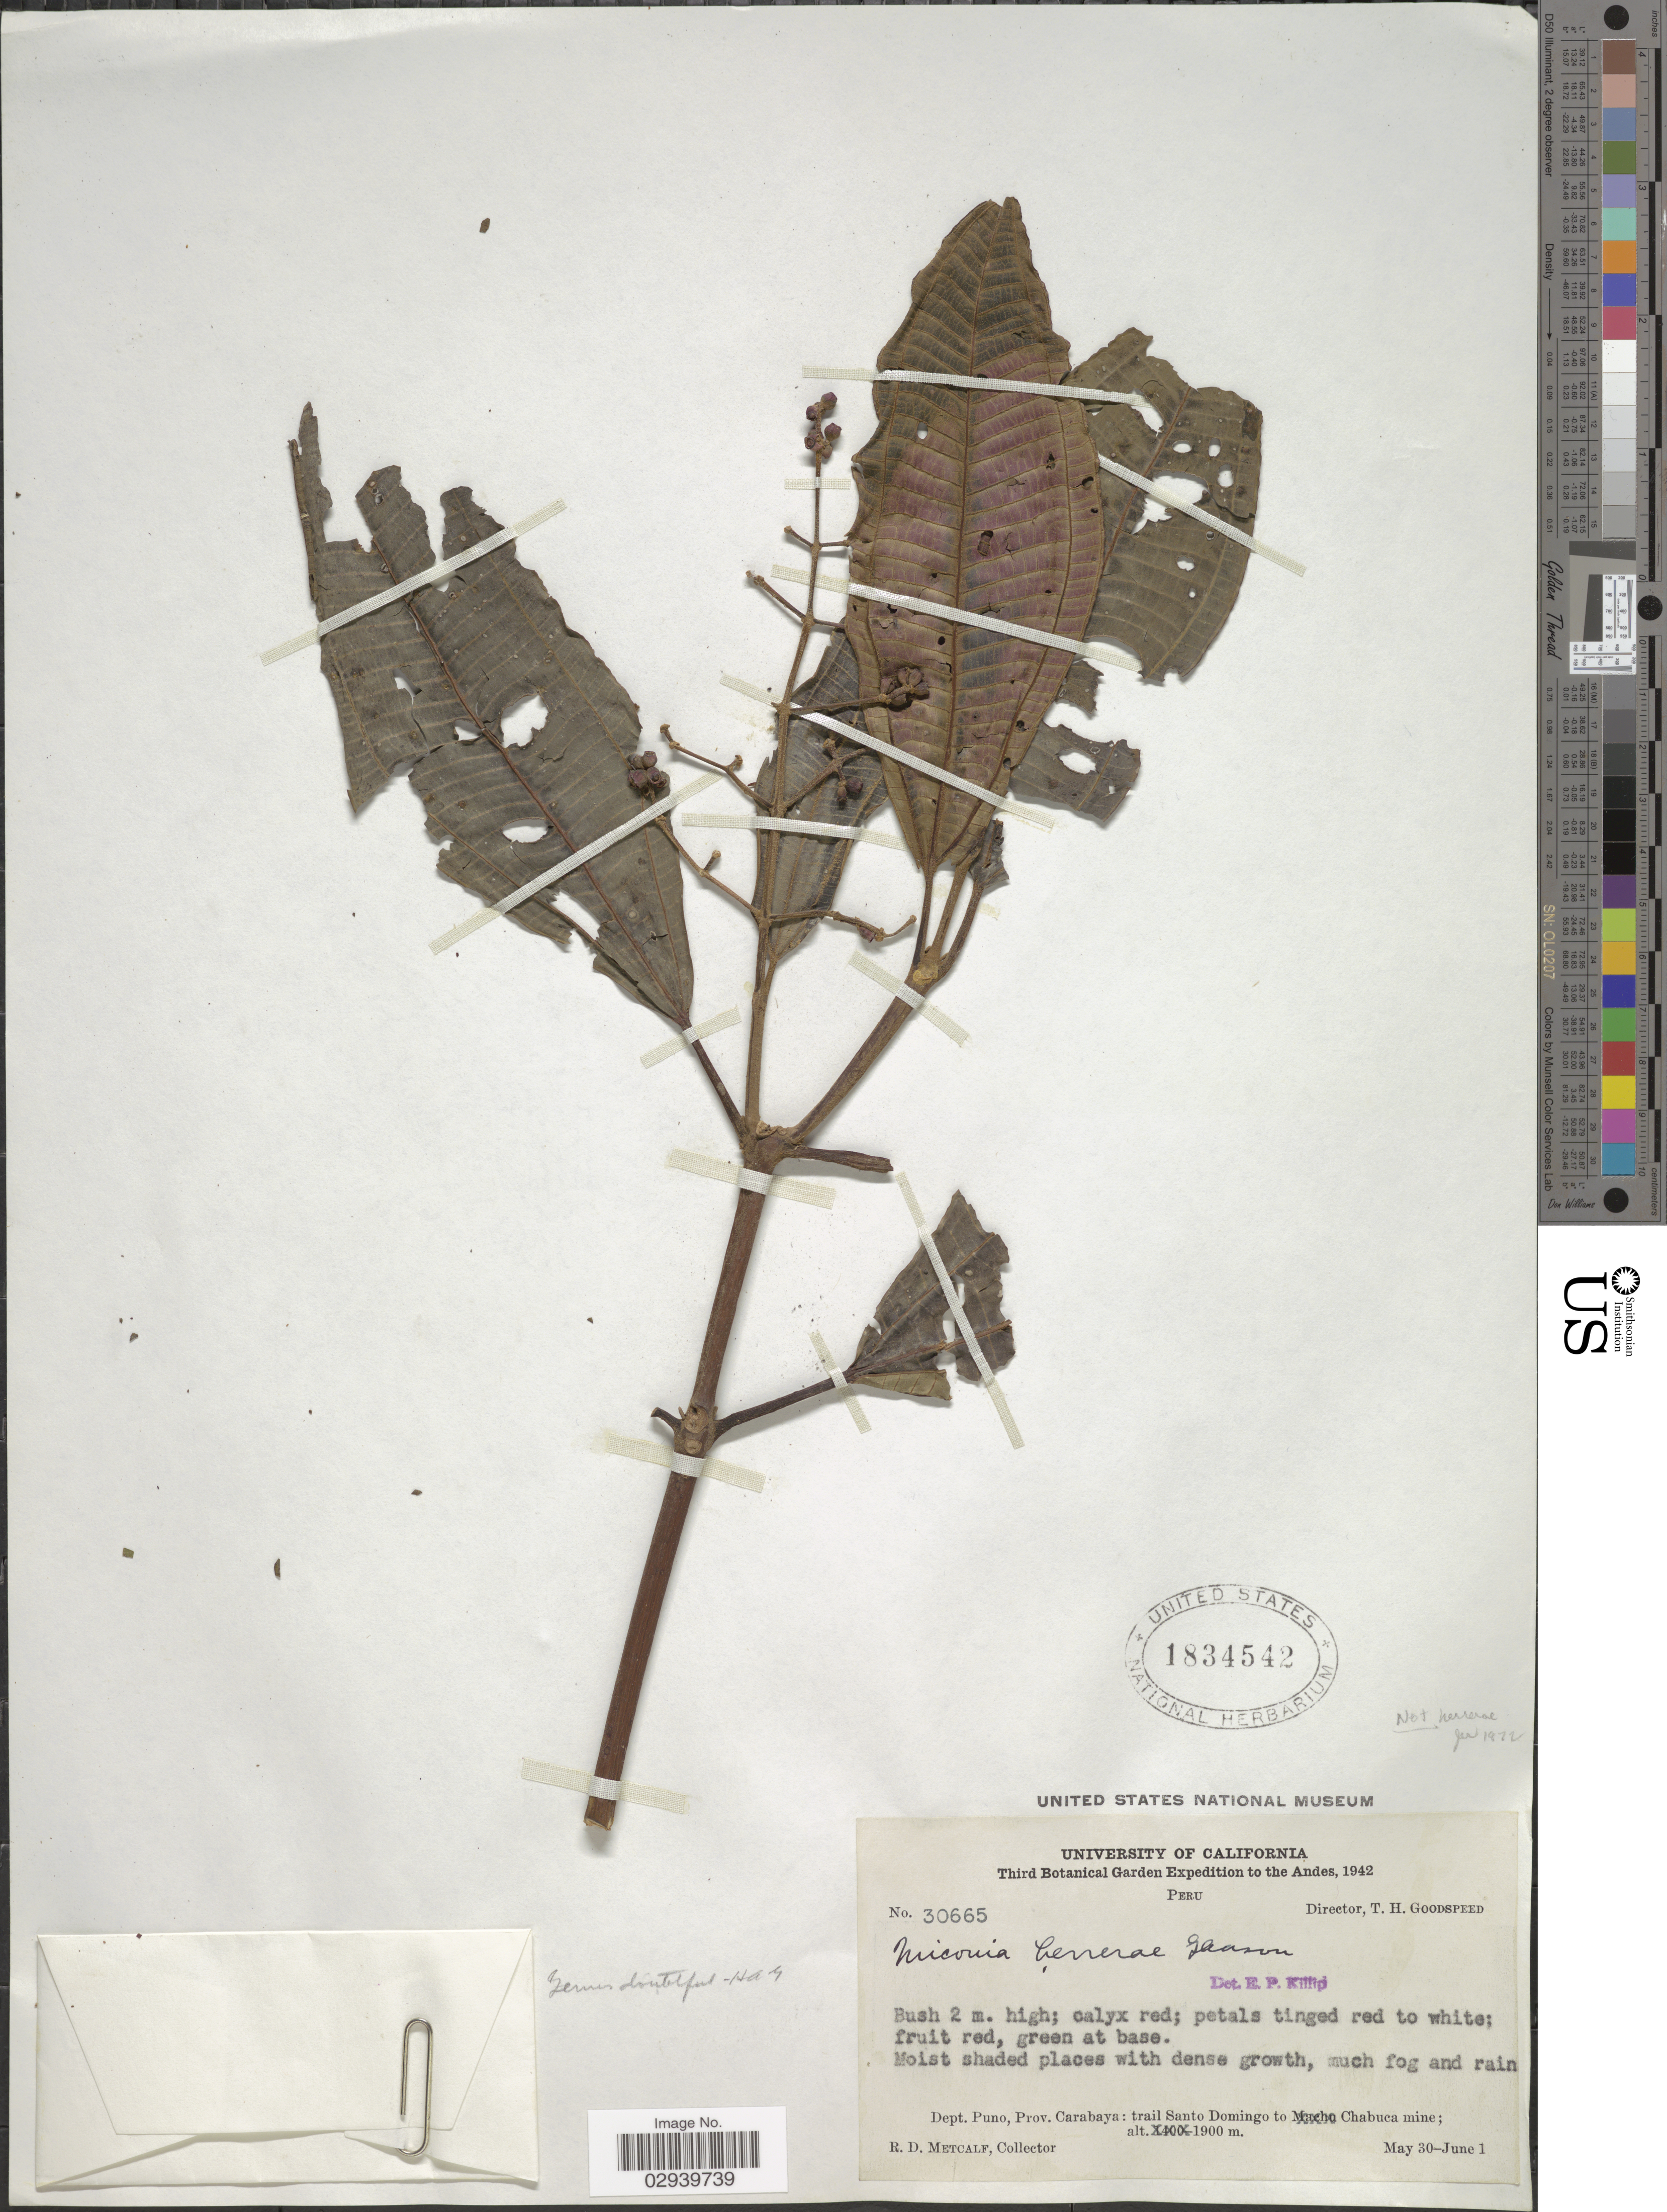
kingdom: Plantae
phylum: Tracheophyta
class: Magnoliopsida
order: Myrtales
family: Melastomataceae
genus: Miconia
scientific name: Miconia herrerae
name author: Gleason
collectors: R. D. Metcalf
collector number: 30665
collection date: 1942-05-30/1942-06-01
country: Peru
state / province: Puno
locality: The Andes, Dept. Puno, Prov. Carabaya: trail Santo Domingo to Chabuca mine.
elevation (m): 1900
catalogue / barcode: US 1834542